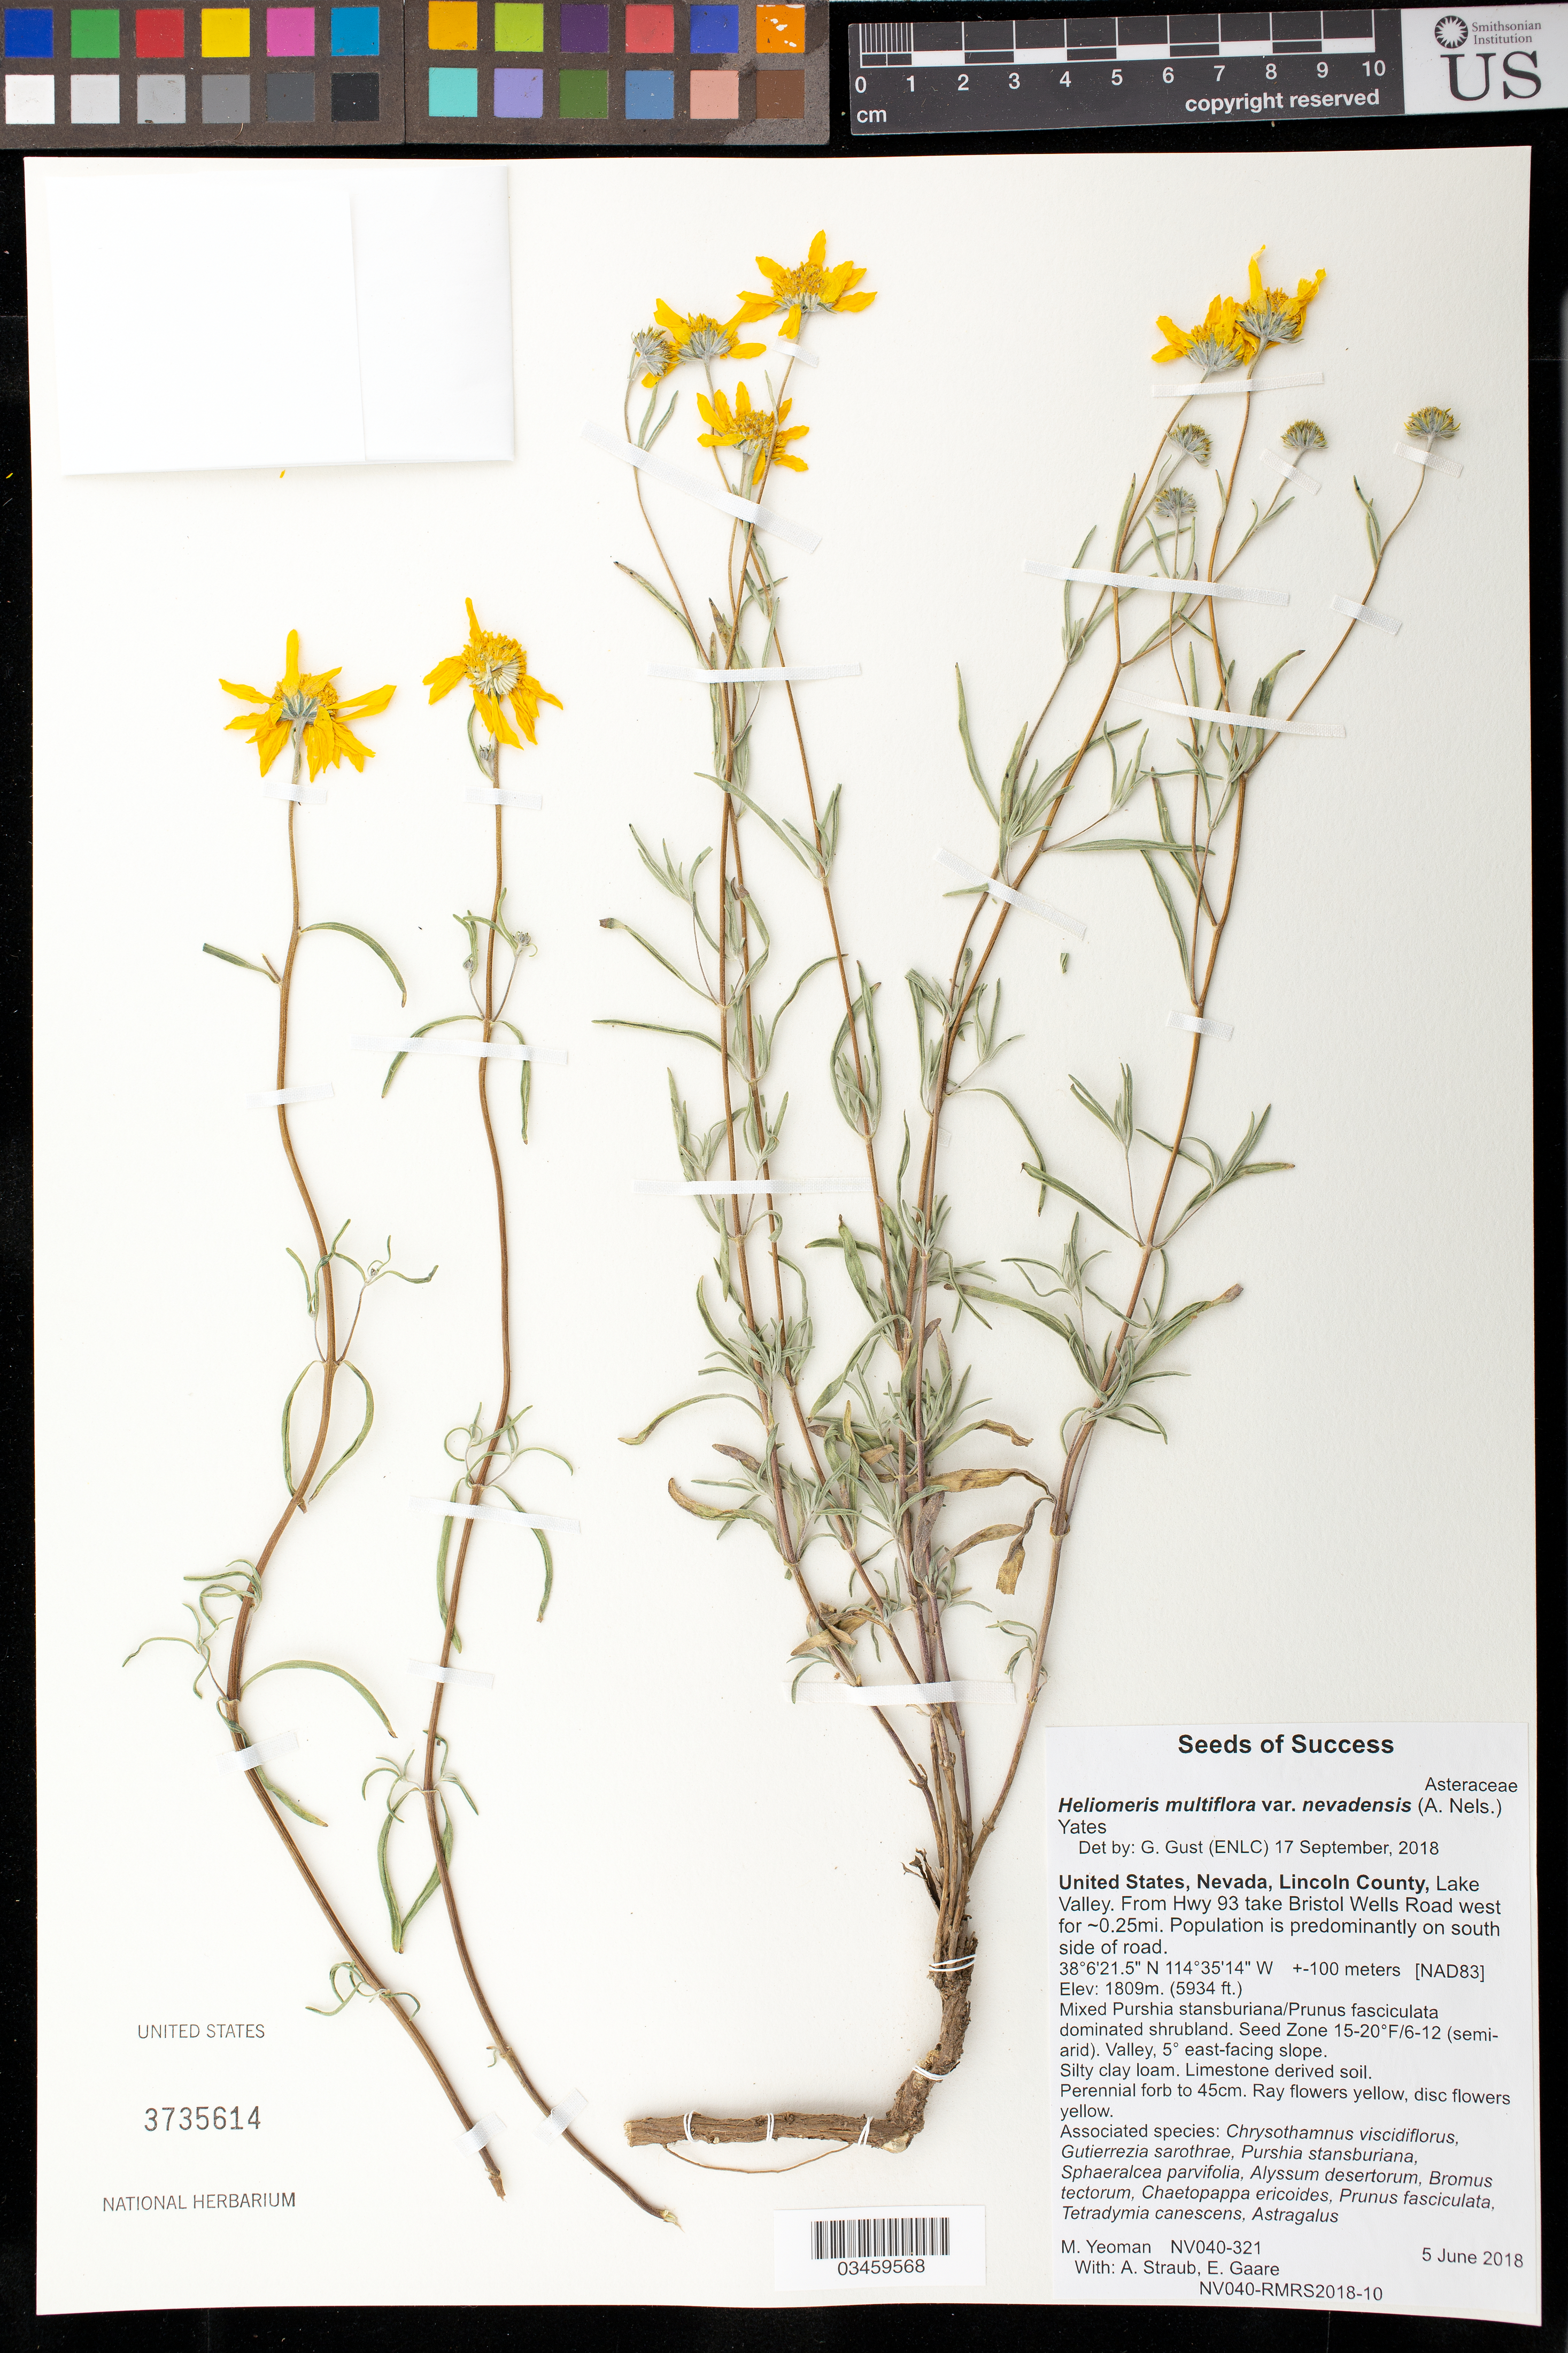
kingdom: Plantae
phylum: Tracheophyta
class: Magnoliopsida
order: Asterales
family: Asteraceae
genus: Heliomeris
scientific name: Heliomeris multiflora var. nevadensis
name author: (A. Nelson) Blake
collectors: M. Yeoman, A. Straub & E. Gaare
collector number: NV040-RMRS2018-10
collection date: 2018-06-05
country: United States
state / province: Nevada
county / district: Lincoln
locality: Lake Valley. From Hwy 93 take Bristol Wells Rd west for 0.25 mi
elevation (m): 1809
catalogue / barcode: US 3735602